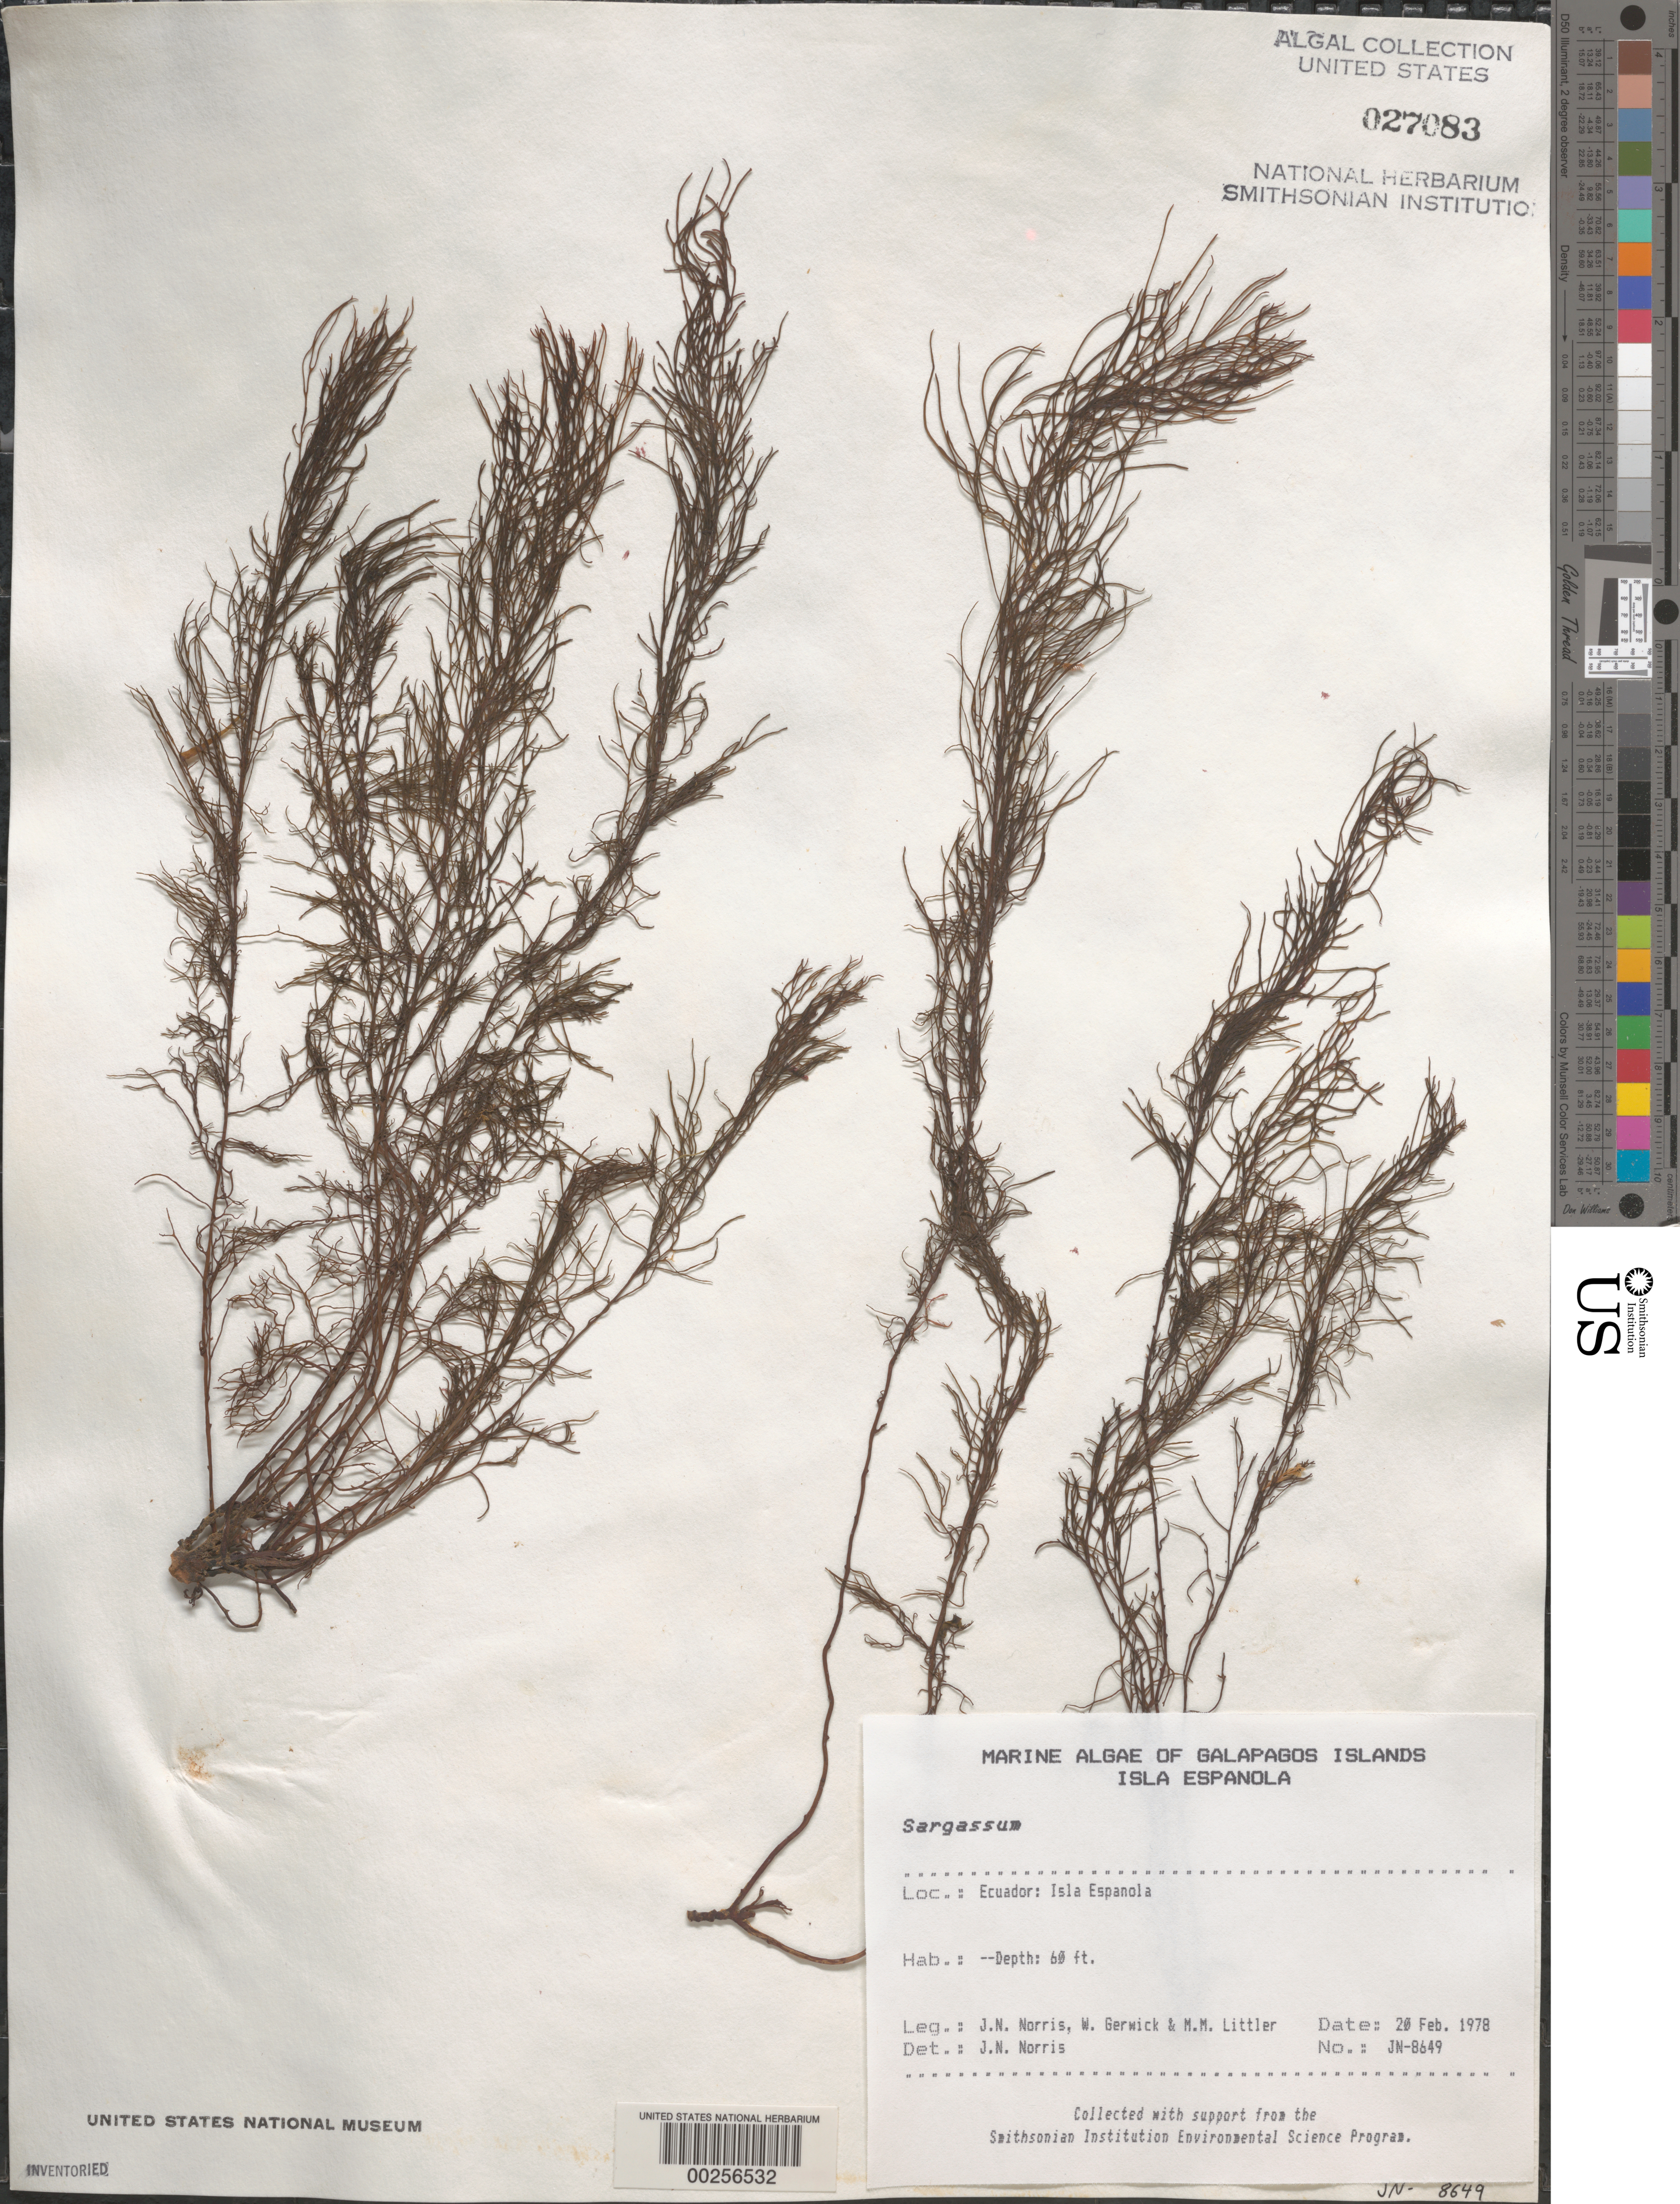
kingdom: Chromista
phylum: Ochrophyta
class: Phaeophyceae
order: Fucales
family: Sargassaceae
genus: Sargassum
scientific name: Sargassum sp.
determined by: Norris, James N.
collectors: J. N. Norris, W. Gerwick & M. M. Littler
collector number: JN-8649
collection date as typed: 20 Feb 1978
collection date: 1978-02-20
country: Ecuador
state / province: Colón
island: Española [Hood]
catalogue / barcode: US 27083